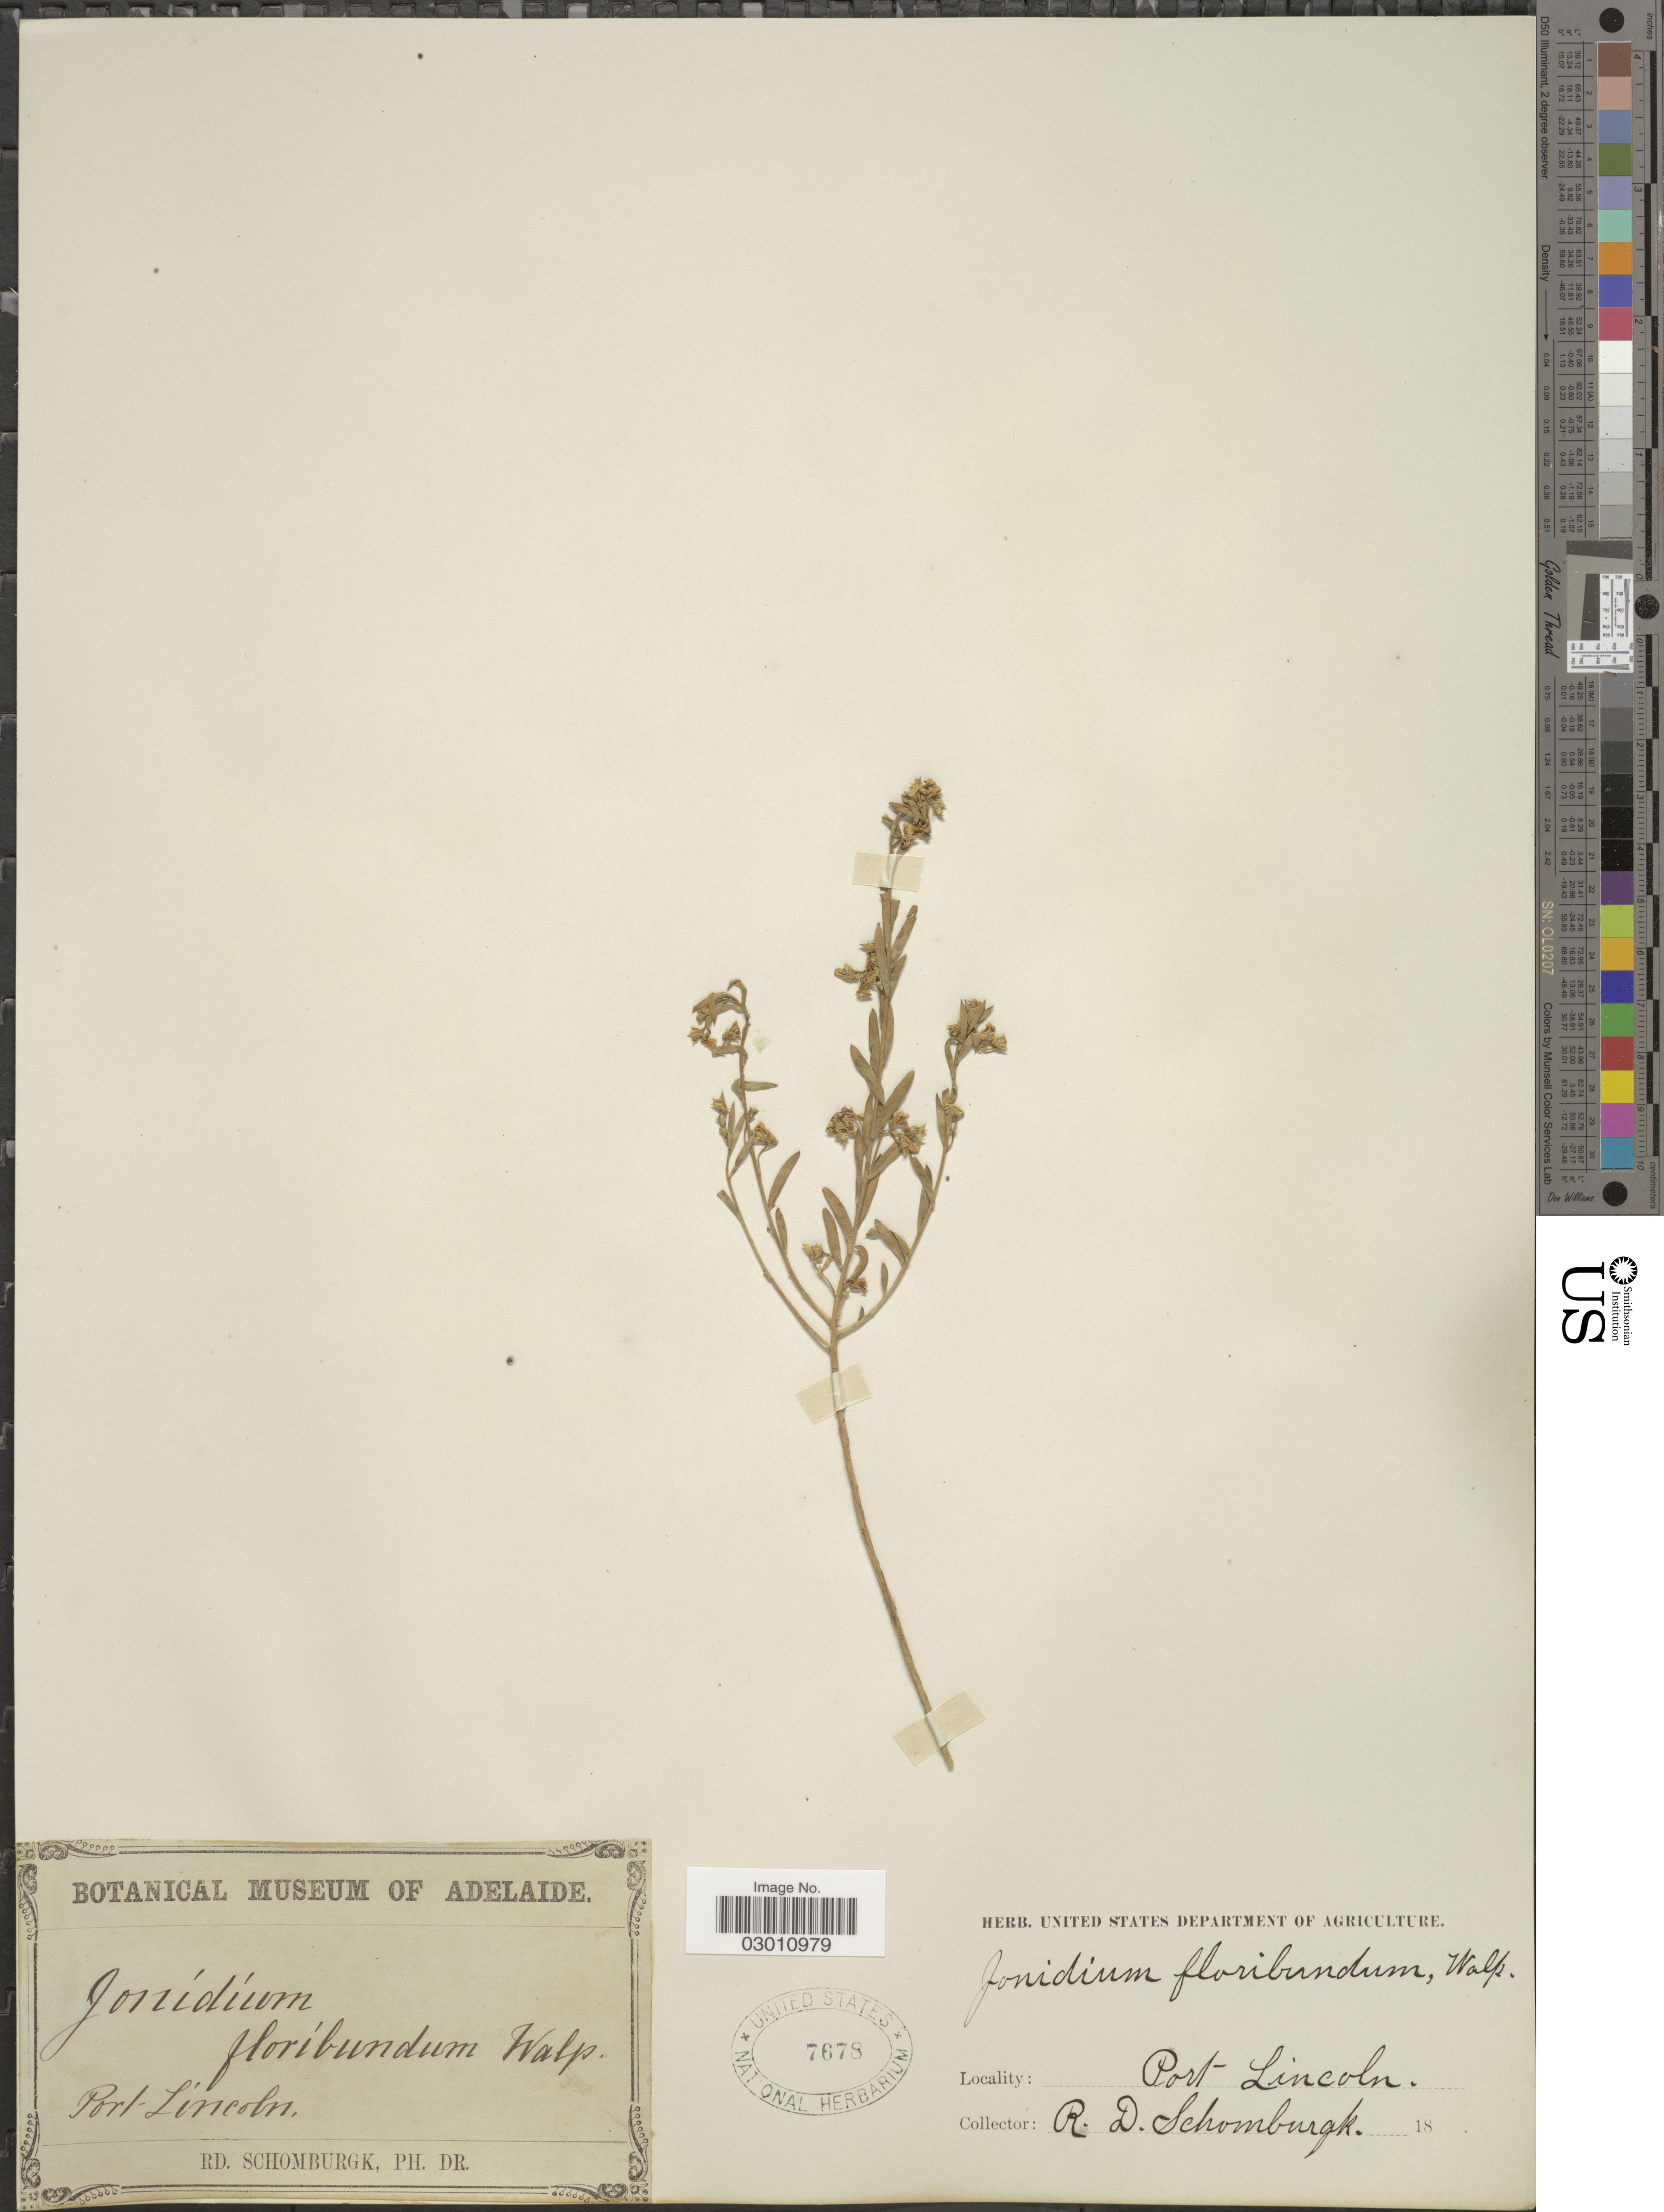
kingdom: Plantae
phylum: Tracheophyta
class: Magnoliopsida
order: Malpighiales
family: Violaceae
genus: Pigea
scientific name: Pigea floribunda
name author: Lindl.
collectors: R. Schomburgk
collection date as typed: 18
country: Australia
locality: Port Lincoln.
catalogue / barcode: US 7678